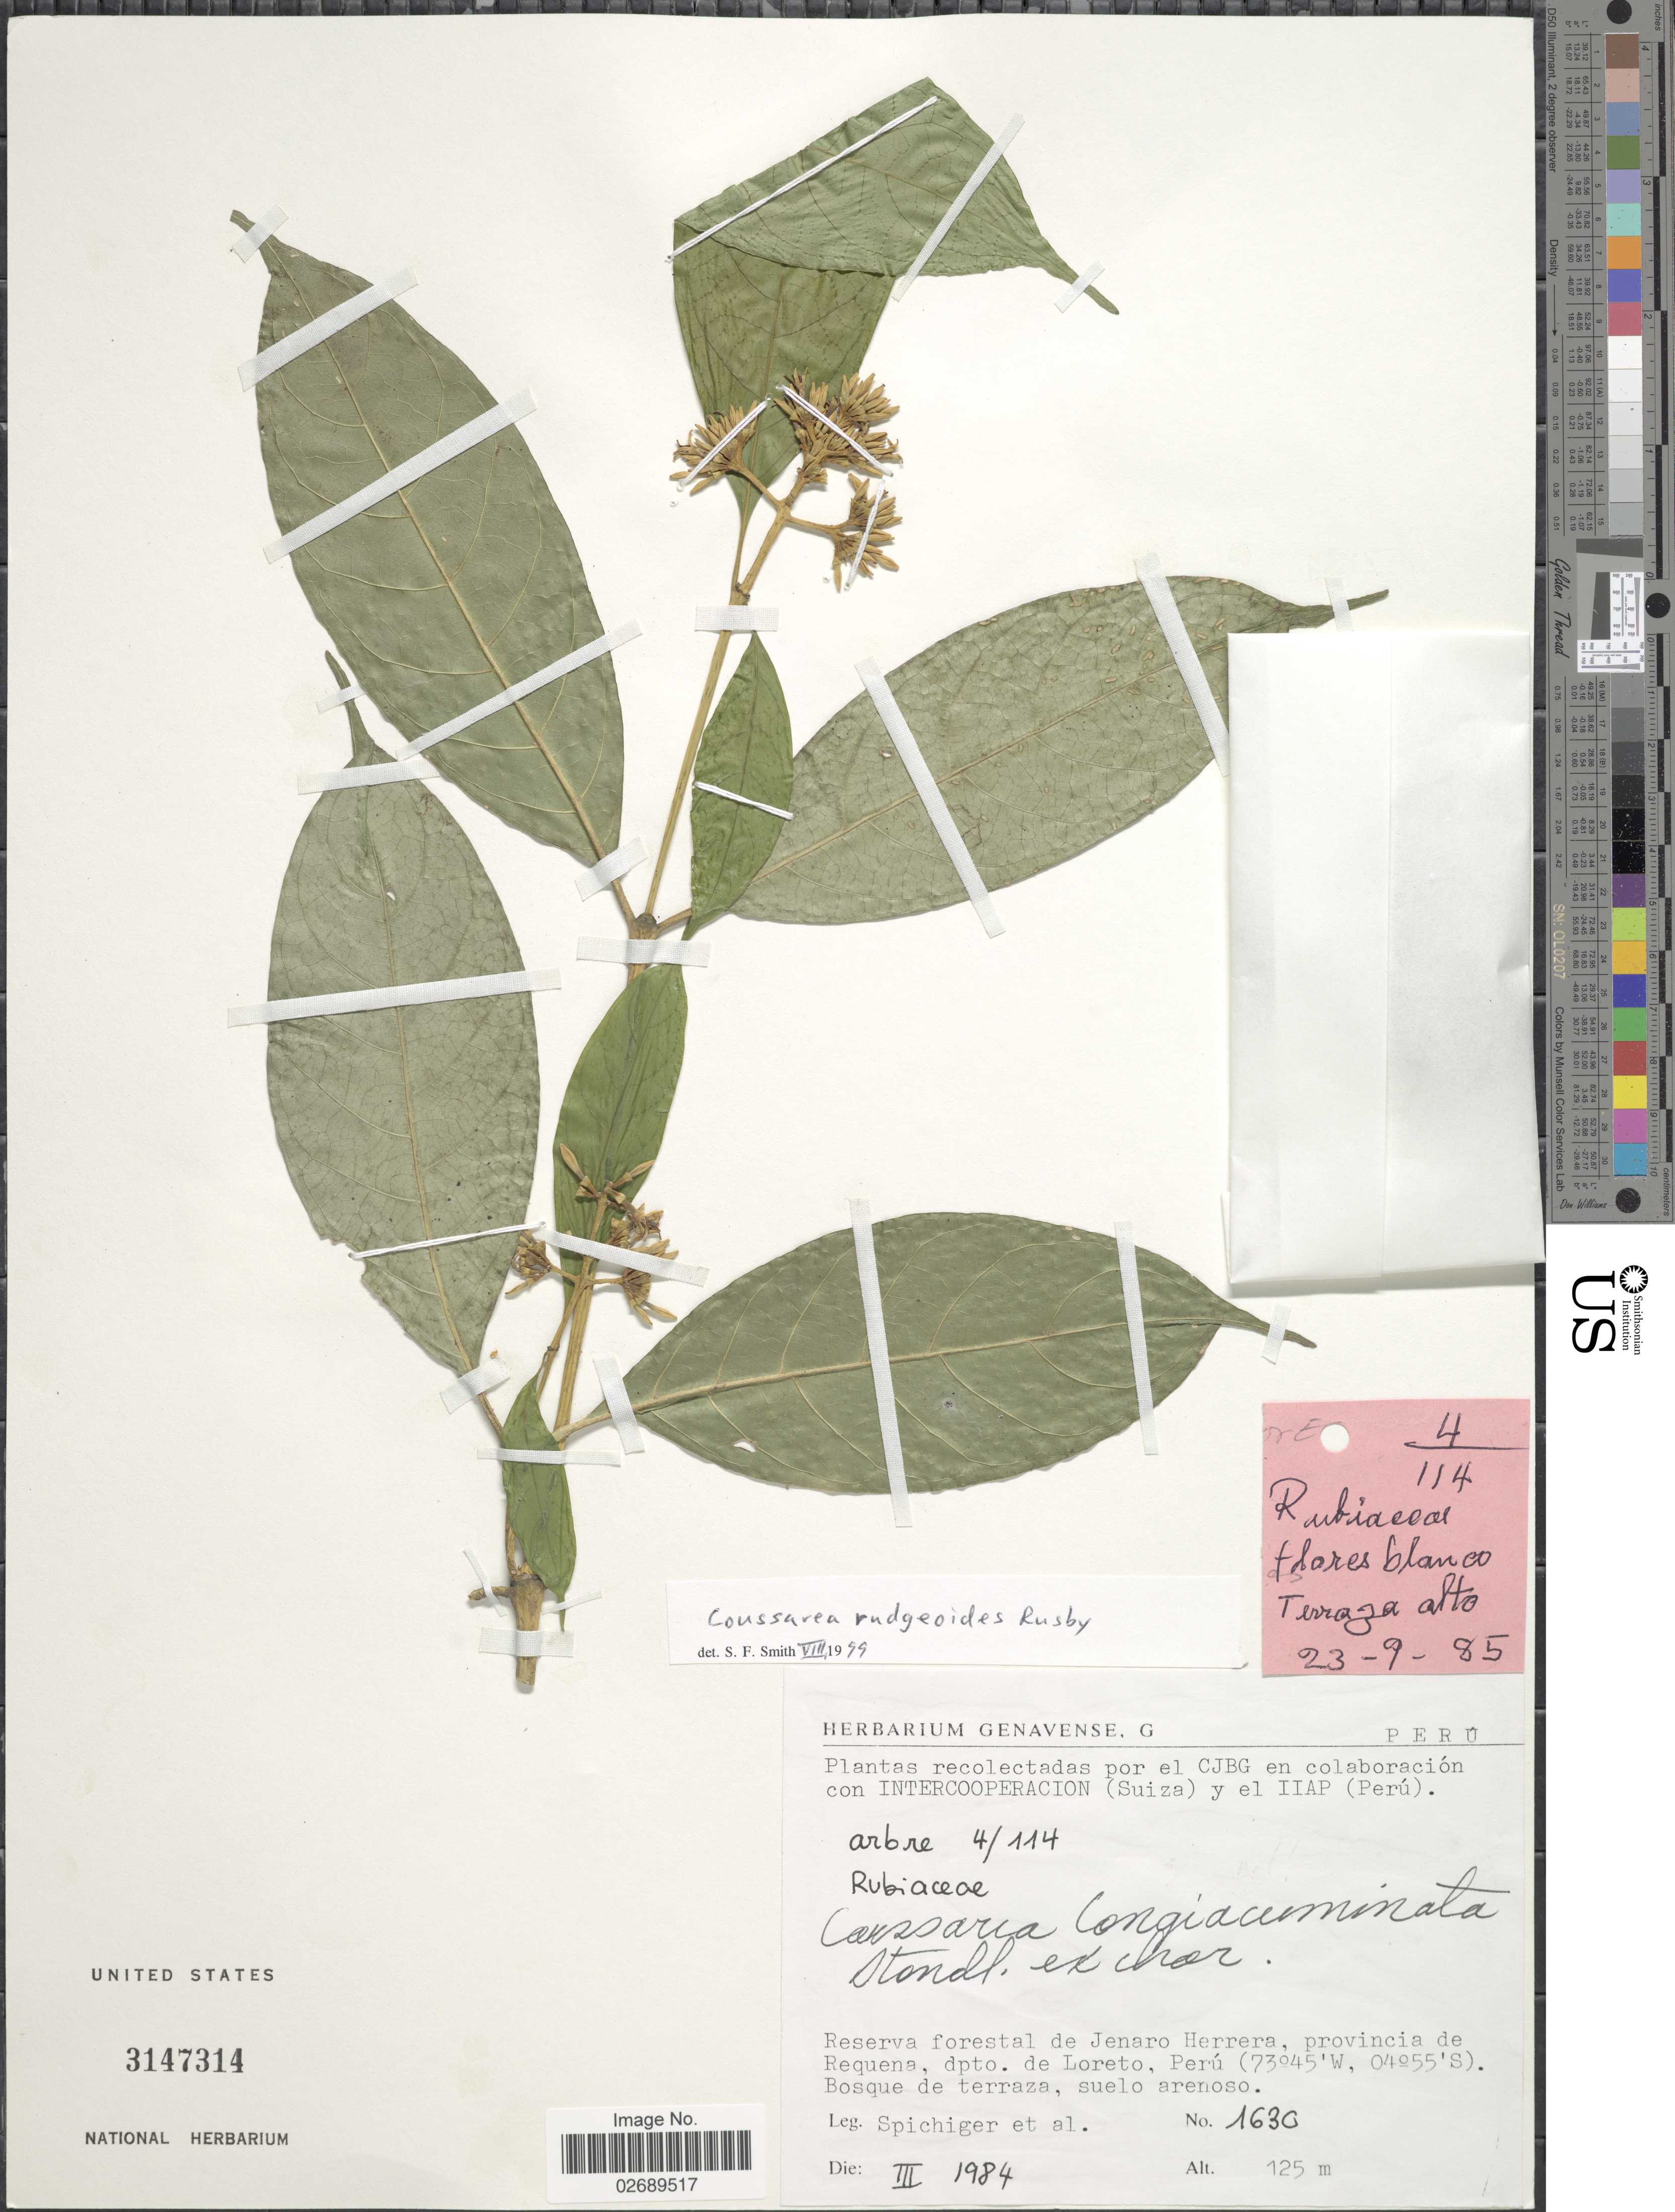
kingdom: Plantae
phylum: Tracheophyta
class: Magnoliopsida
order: Gentianales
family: Rubiaceae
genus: Coussarea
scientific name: Coussarea rudgeoides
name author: Rusby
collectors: Spichiger & et al.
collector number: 1630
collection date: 1984-03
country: Peru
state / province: Loreto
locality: Reserva forestal de Jenaro Herrera, provincia de Requena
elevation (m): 125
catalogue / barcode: US 3147314